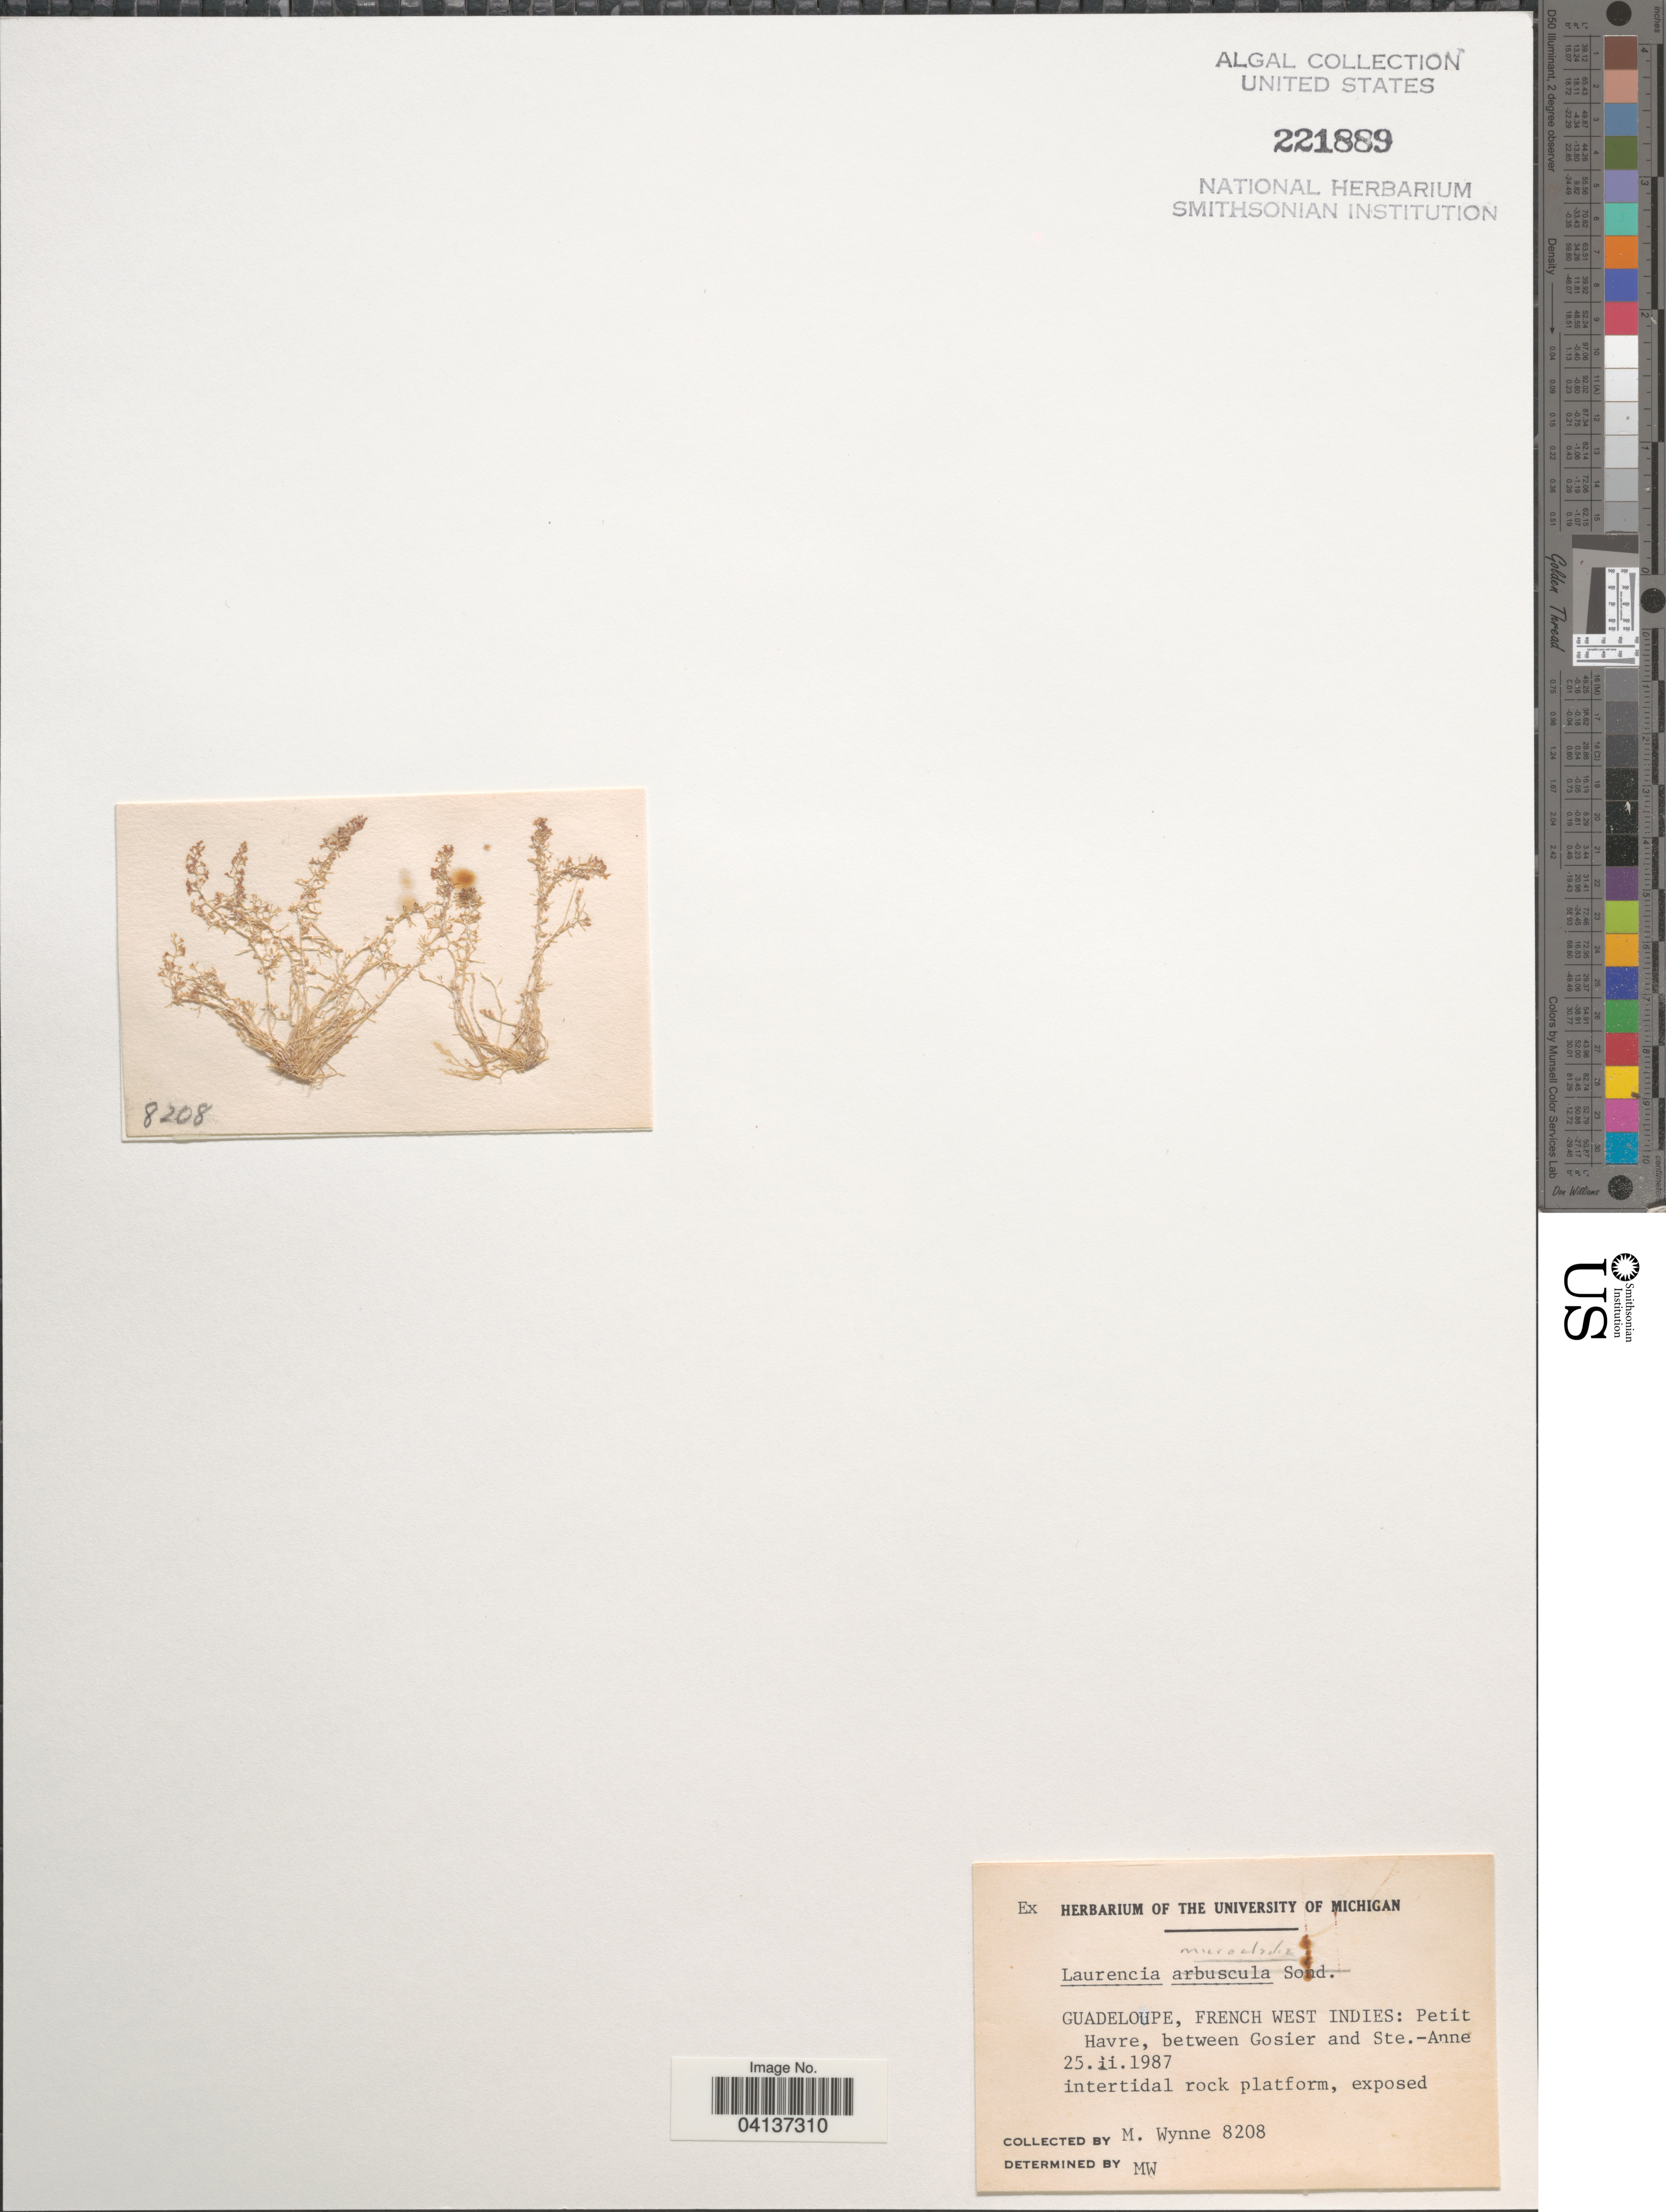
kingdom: Plantae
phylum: Rhodophyta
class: Florideophyceae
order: Ceramiales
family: Rhodomelaceae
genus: Laurencia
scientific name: Laurencia microcladia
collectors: M.J. Wynne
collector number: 8208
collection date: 1987-02-25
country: Guadeloupe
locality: French West Indies: Petit Havre, between Gosier and Ste.-Anne.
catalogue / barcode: US 221889